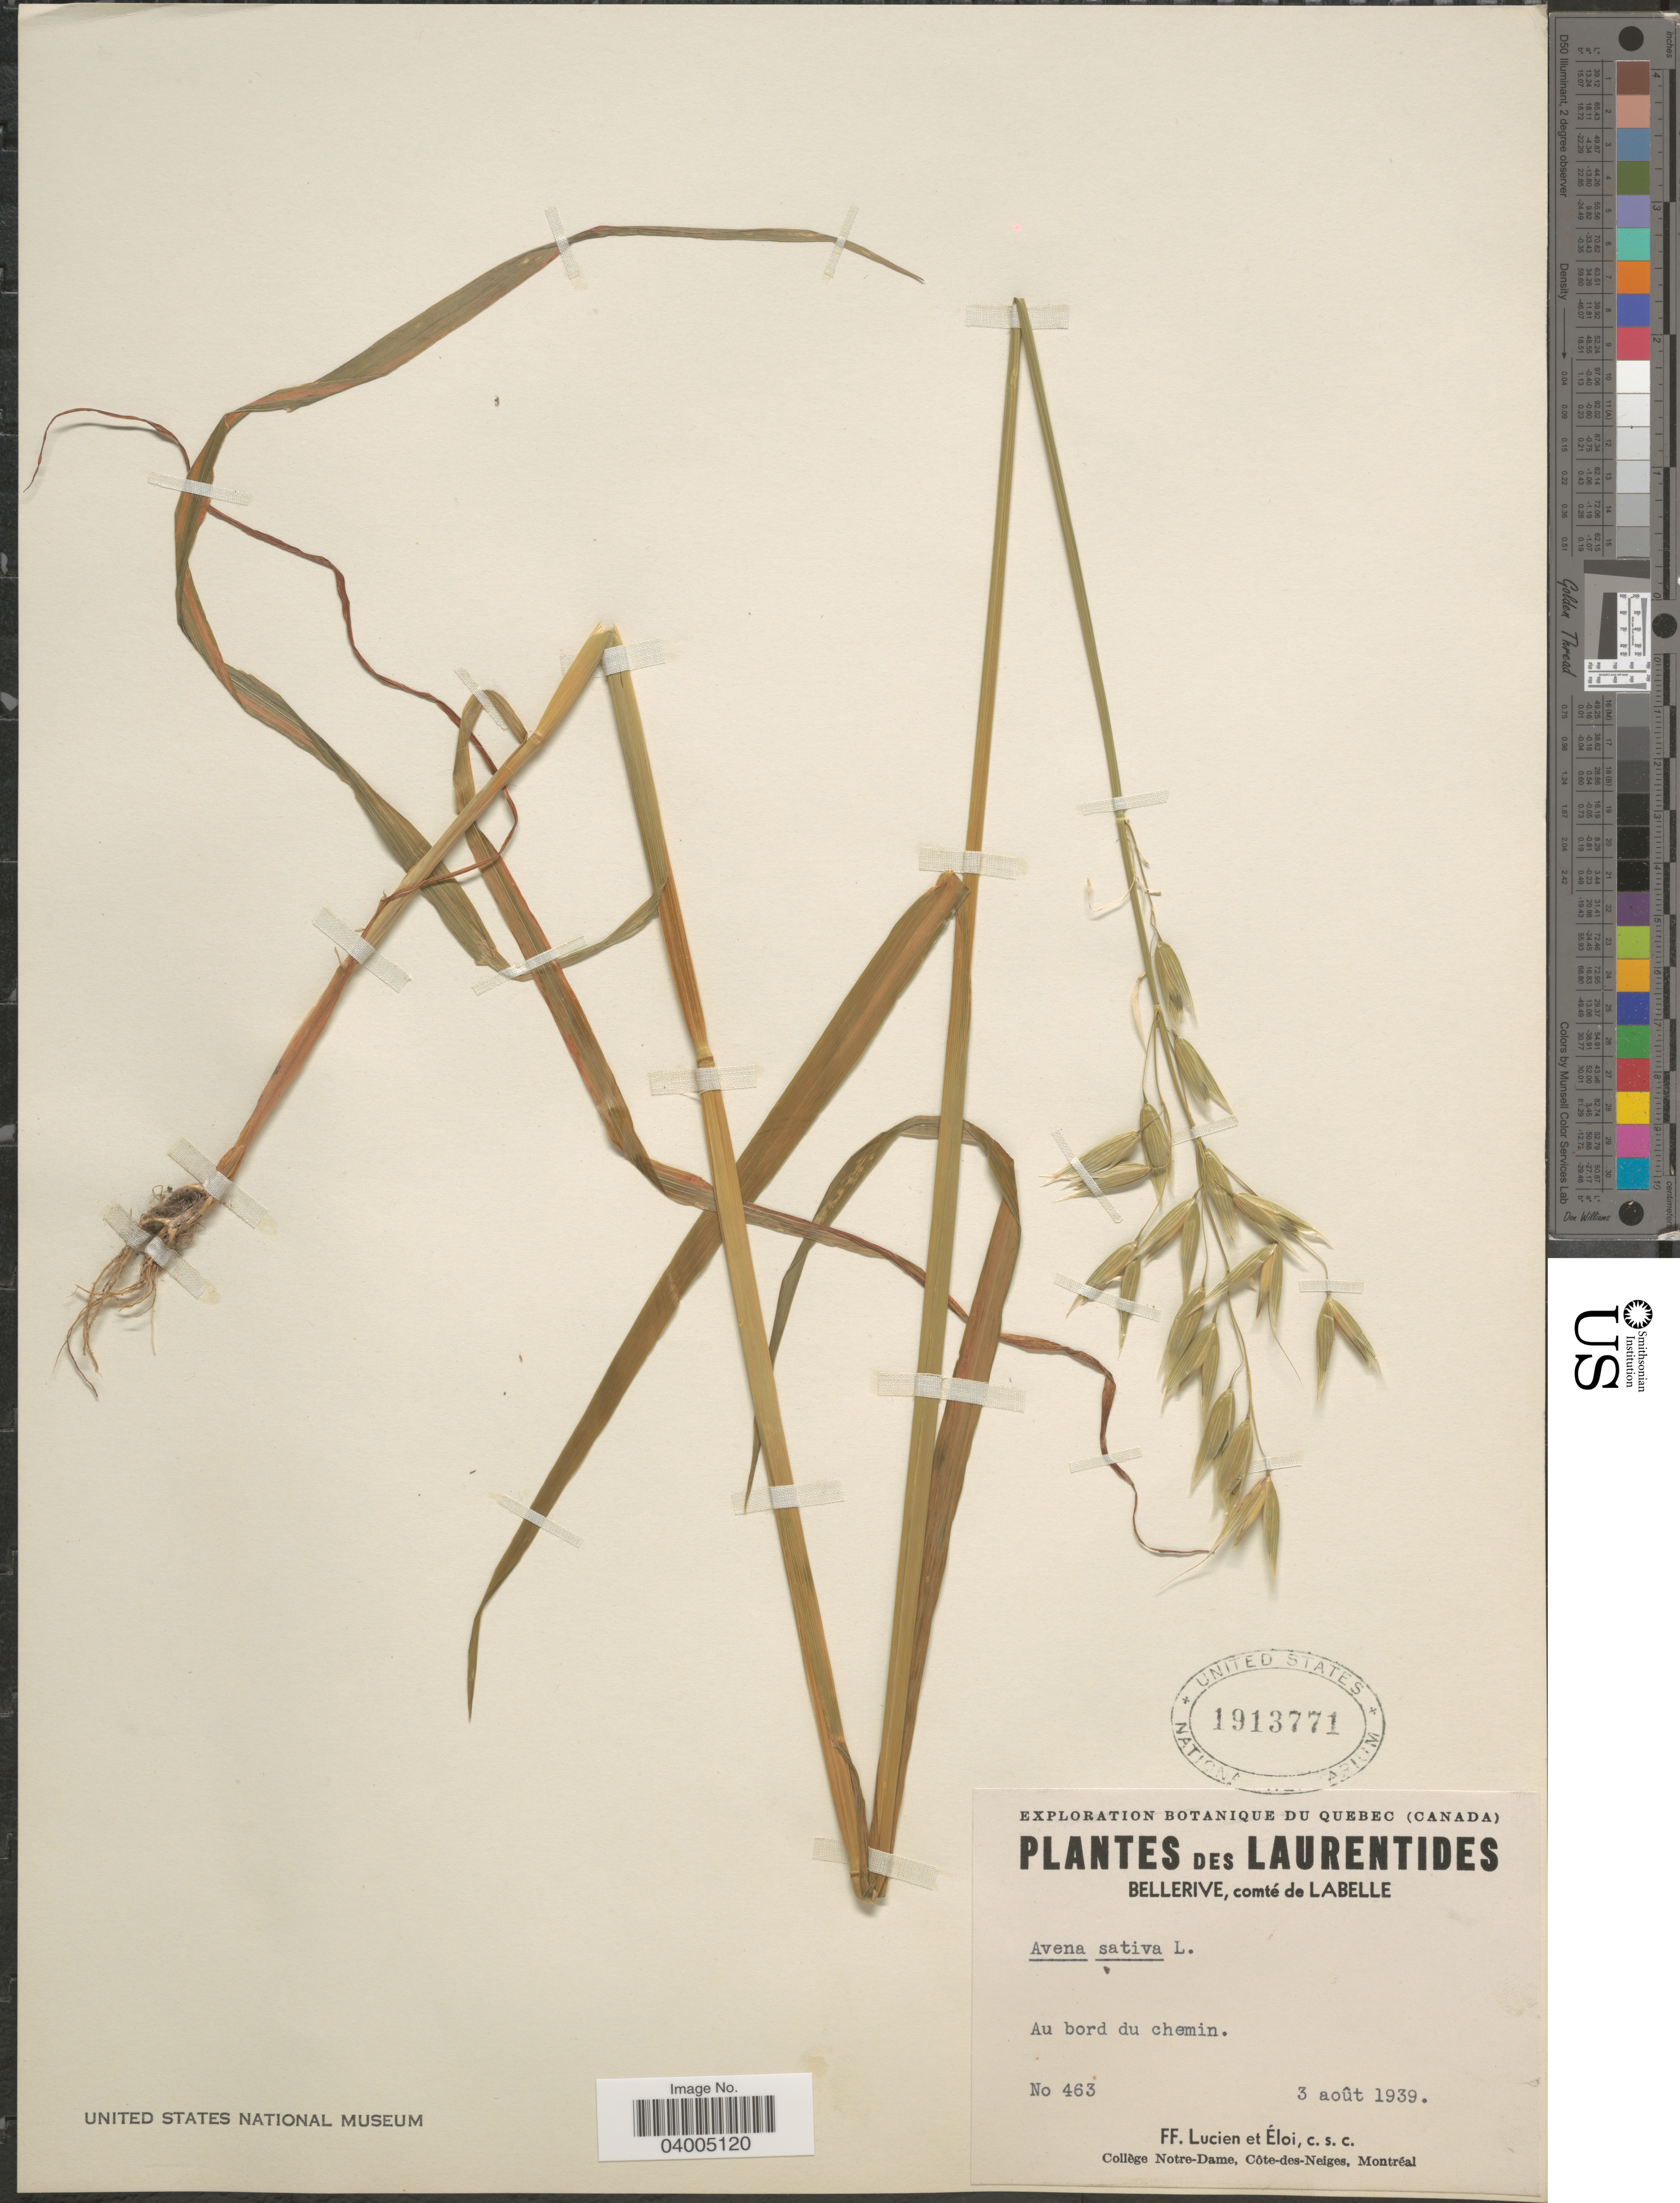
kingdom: Plantae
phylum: Tracheophyta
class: Liliopsida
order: Poales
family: Poaceae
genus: Avena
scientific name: Avena sativa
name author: L.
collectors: F. Lucien & F. Eloi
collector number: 463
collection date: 1939-08-03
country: Canada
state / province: Quebec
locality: Laurentides. Bellerive, comté de Labelle.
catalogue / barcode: US 1913771